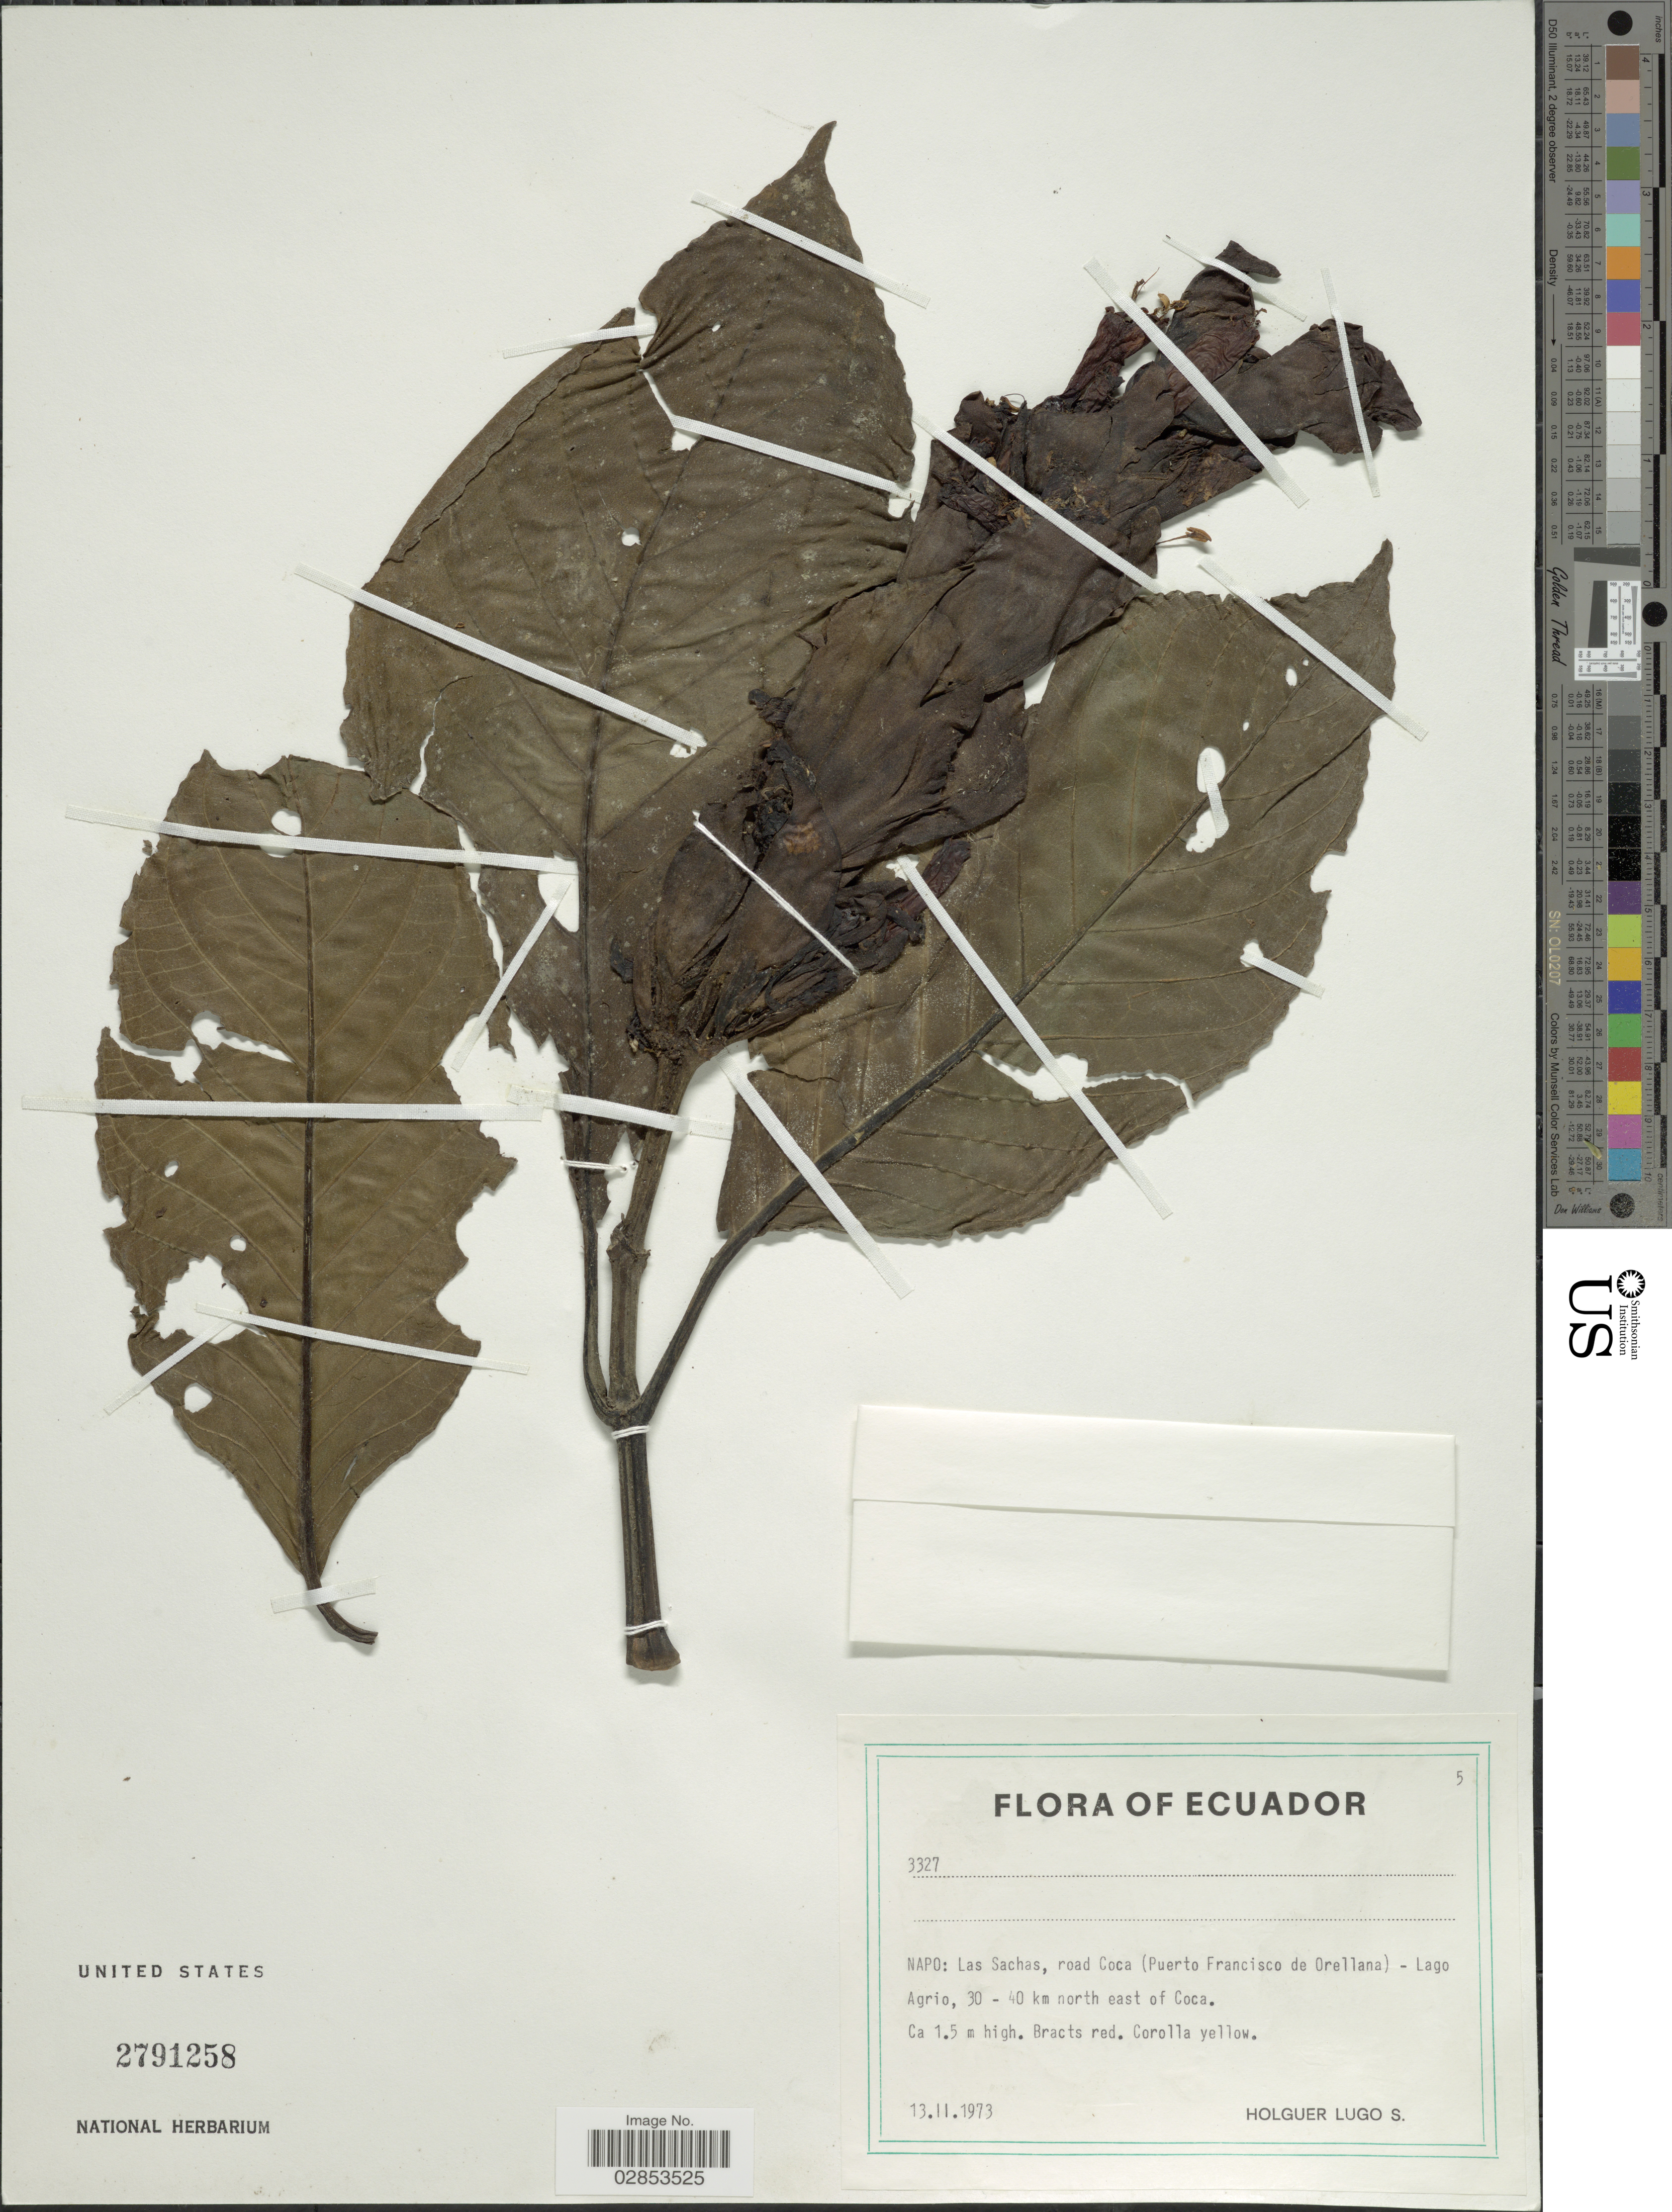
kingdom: Plantae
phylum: Tracheophyta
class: Magnoliopsida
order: Lamiales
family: Acanthaceae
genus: Sanchezia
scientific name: Sanchezia macrocnemis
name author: (Nees) Wassh.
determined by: Azevedo, Igor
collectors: H. Lugo S.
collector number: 3327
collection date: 1973-02-13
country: Ecuador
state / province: Napo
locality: Las Sachas, road Coca (Puerto Francisco de Orellana) - Lago Agrio, 30 - 40 km north east of Coca.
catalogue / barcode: US 2791258